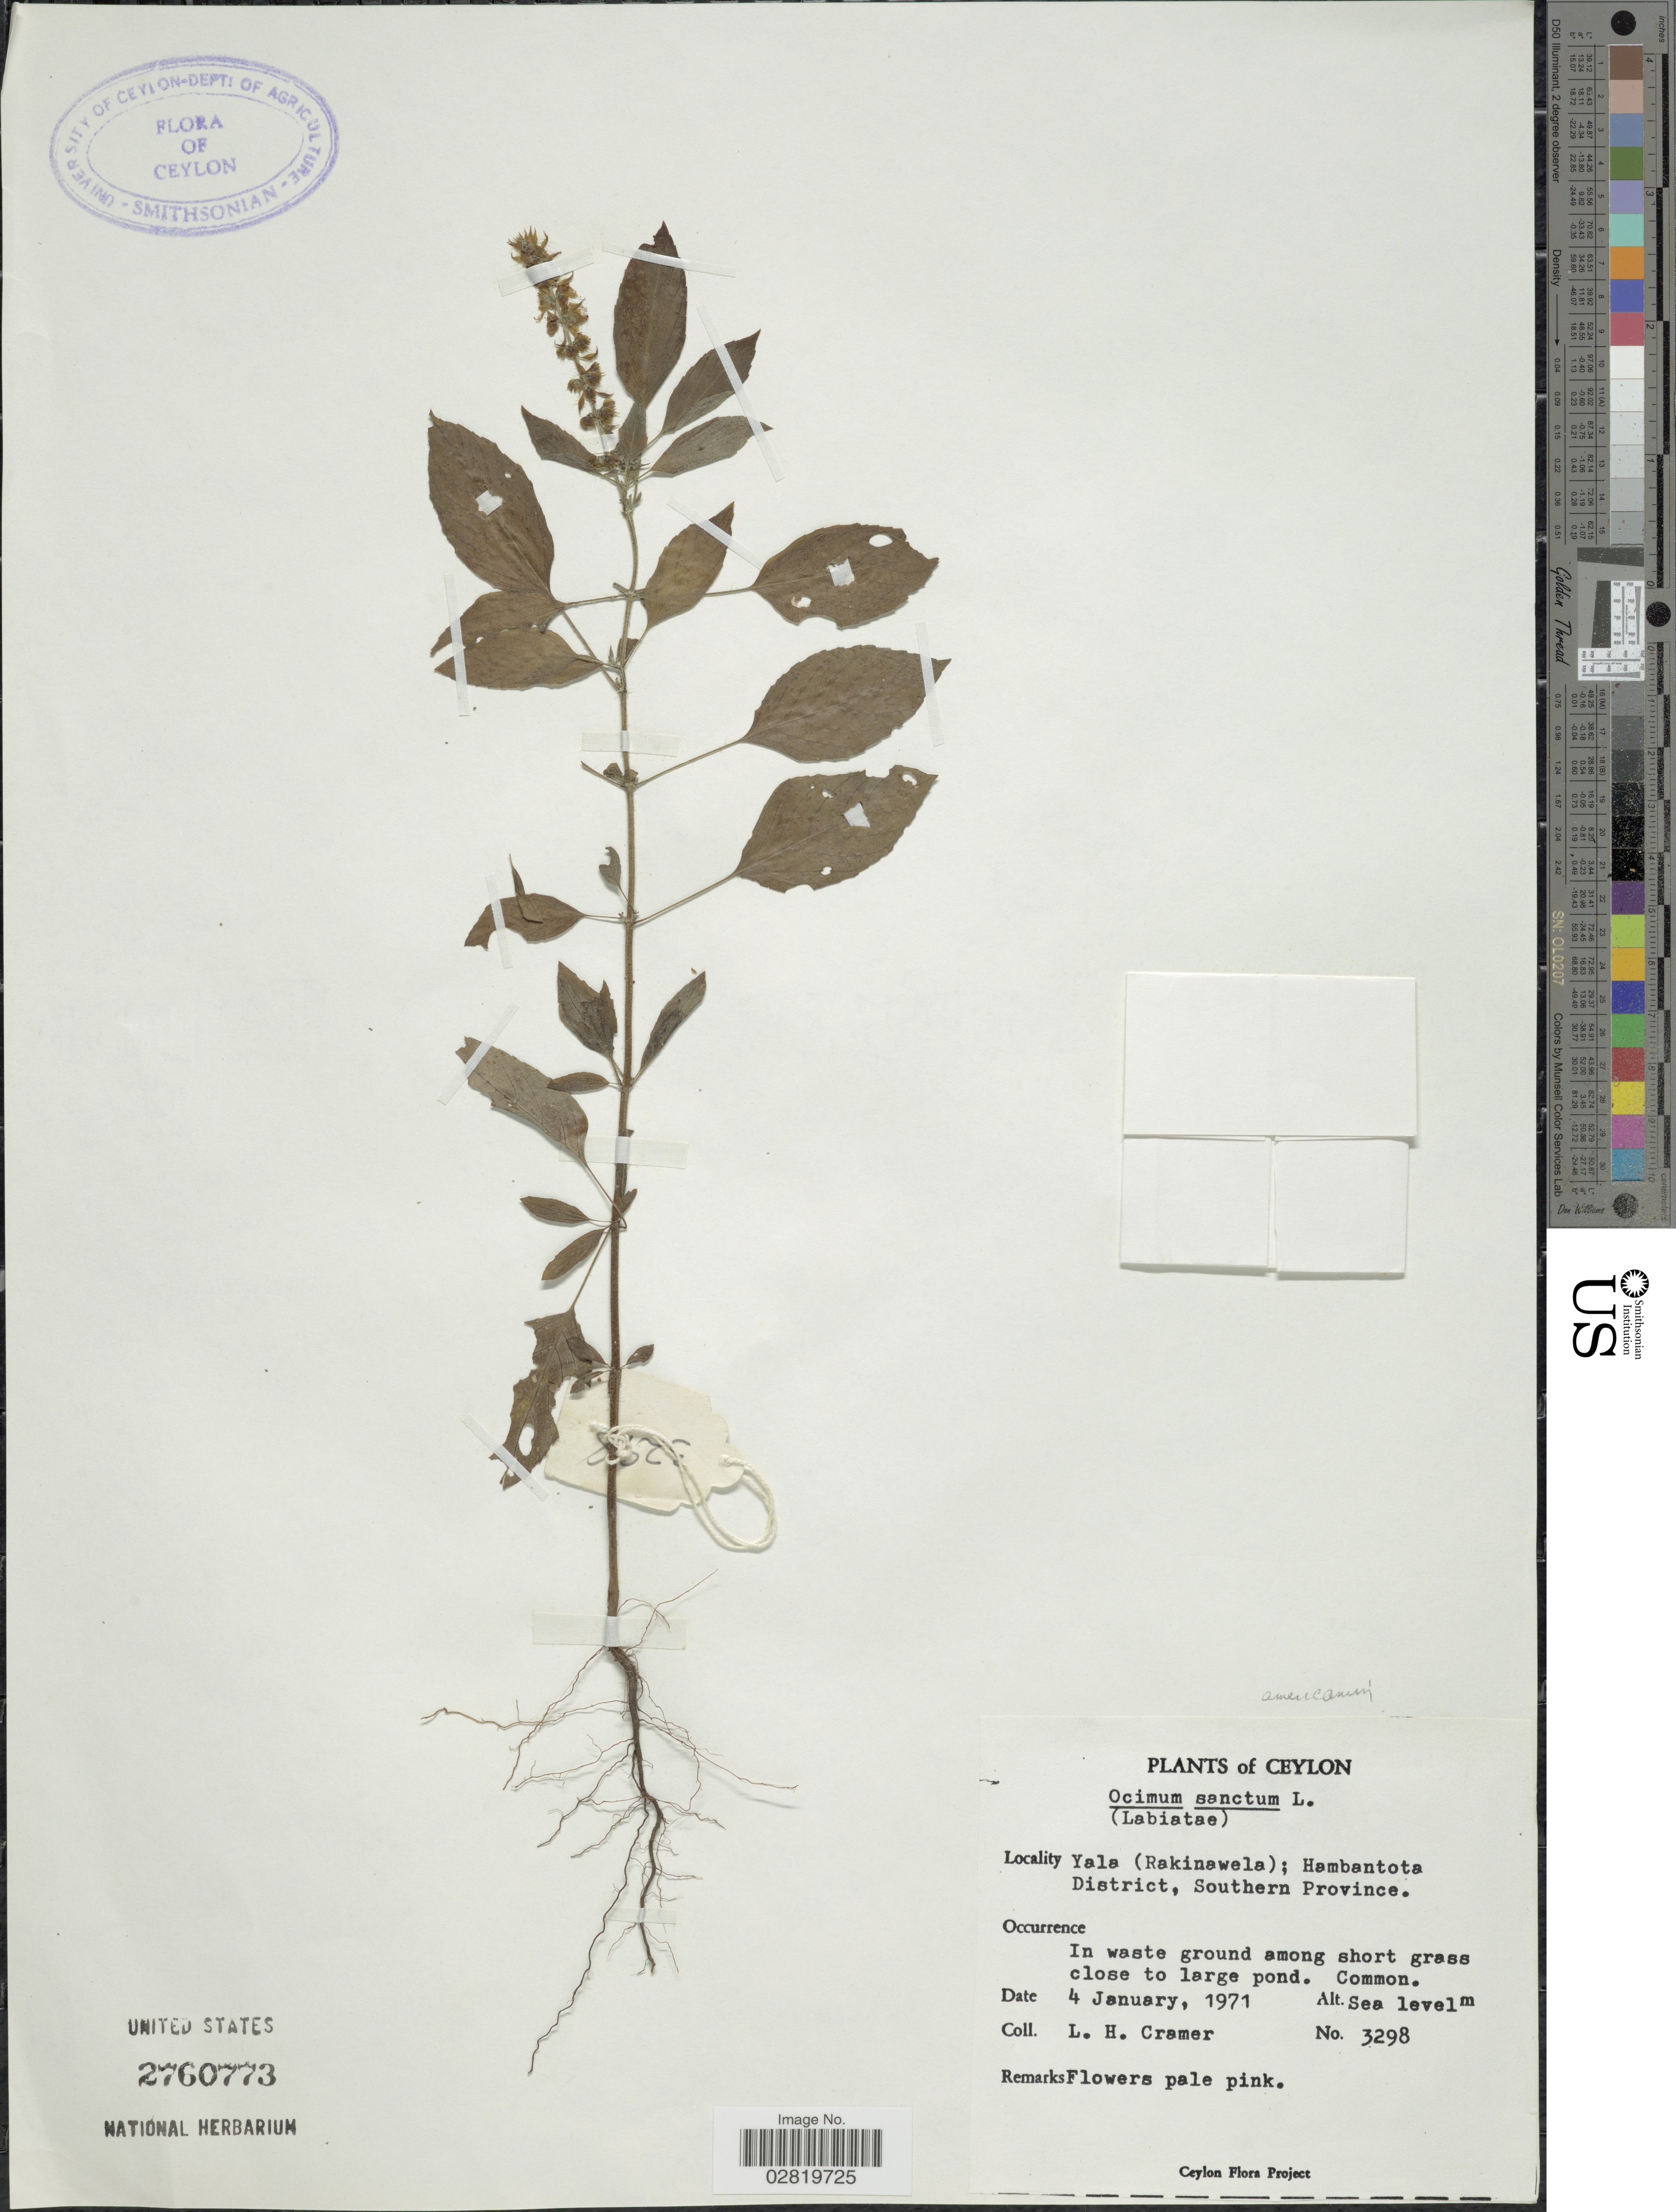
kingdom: Plantae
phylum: Tracheophyta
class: Magnoliopsida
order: Lamiales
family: Lamiaceae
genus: Ocimum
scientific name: Ocimum americanum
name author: L.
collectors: L. H. Cramer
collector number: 3298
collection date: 1971-01-04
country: Sri Lanka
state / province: Southern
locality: Ceylon, Yala (Rakinawela): Hambantota District, Southern Province.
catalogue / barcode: US 2760773